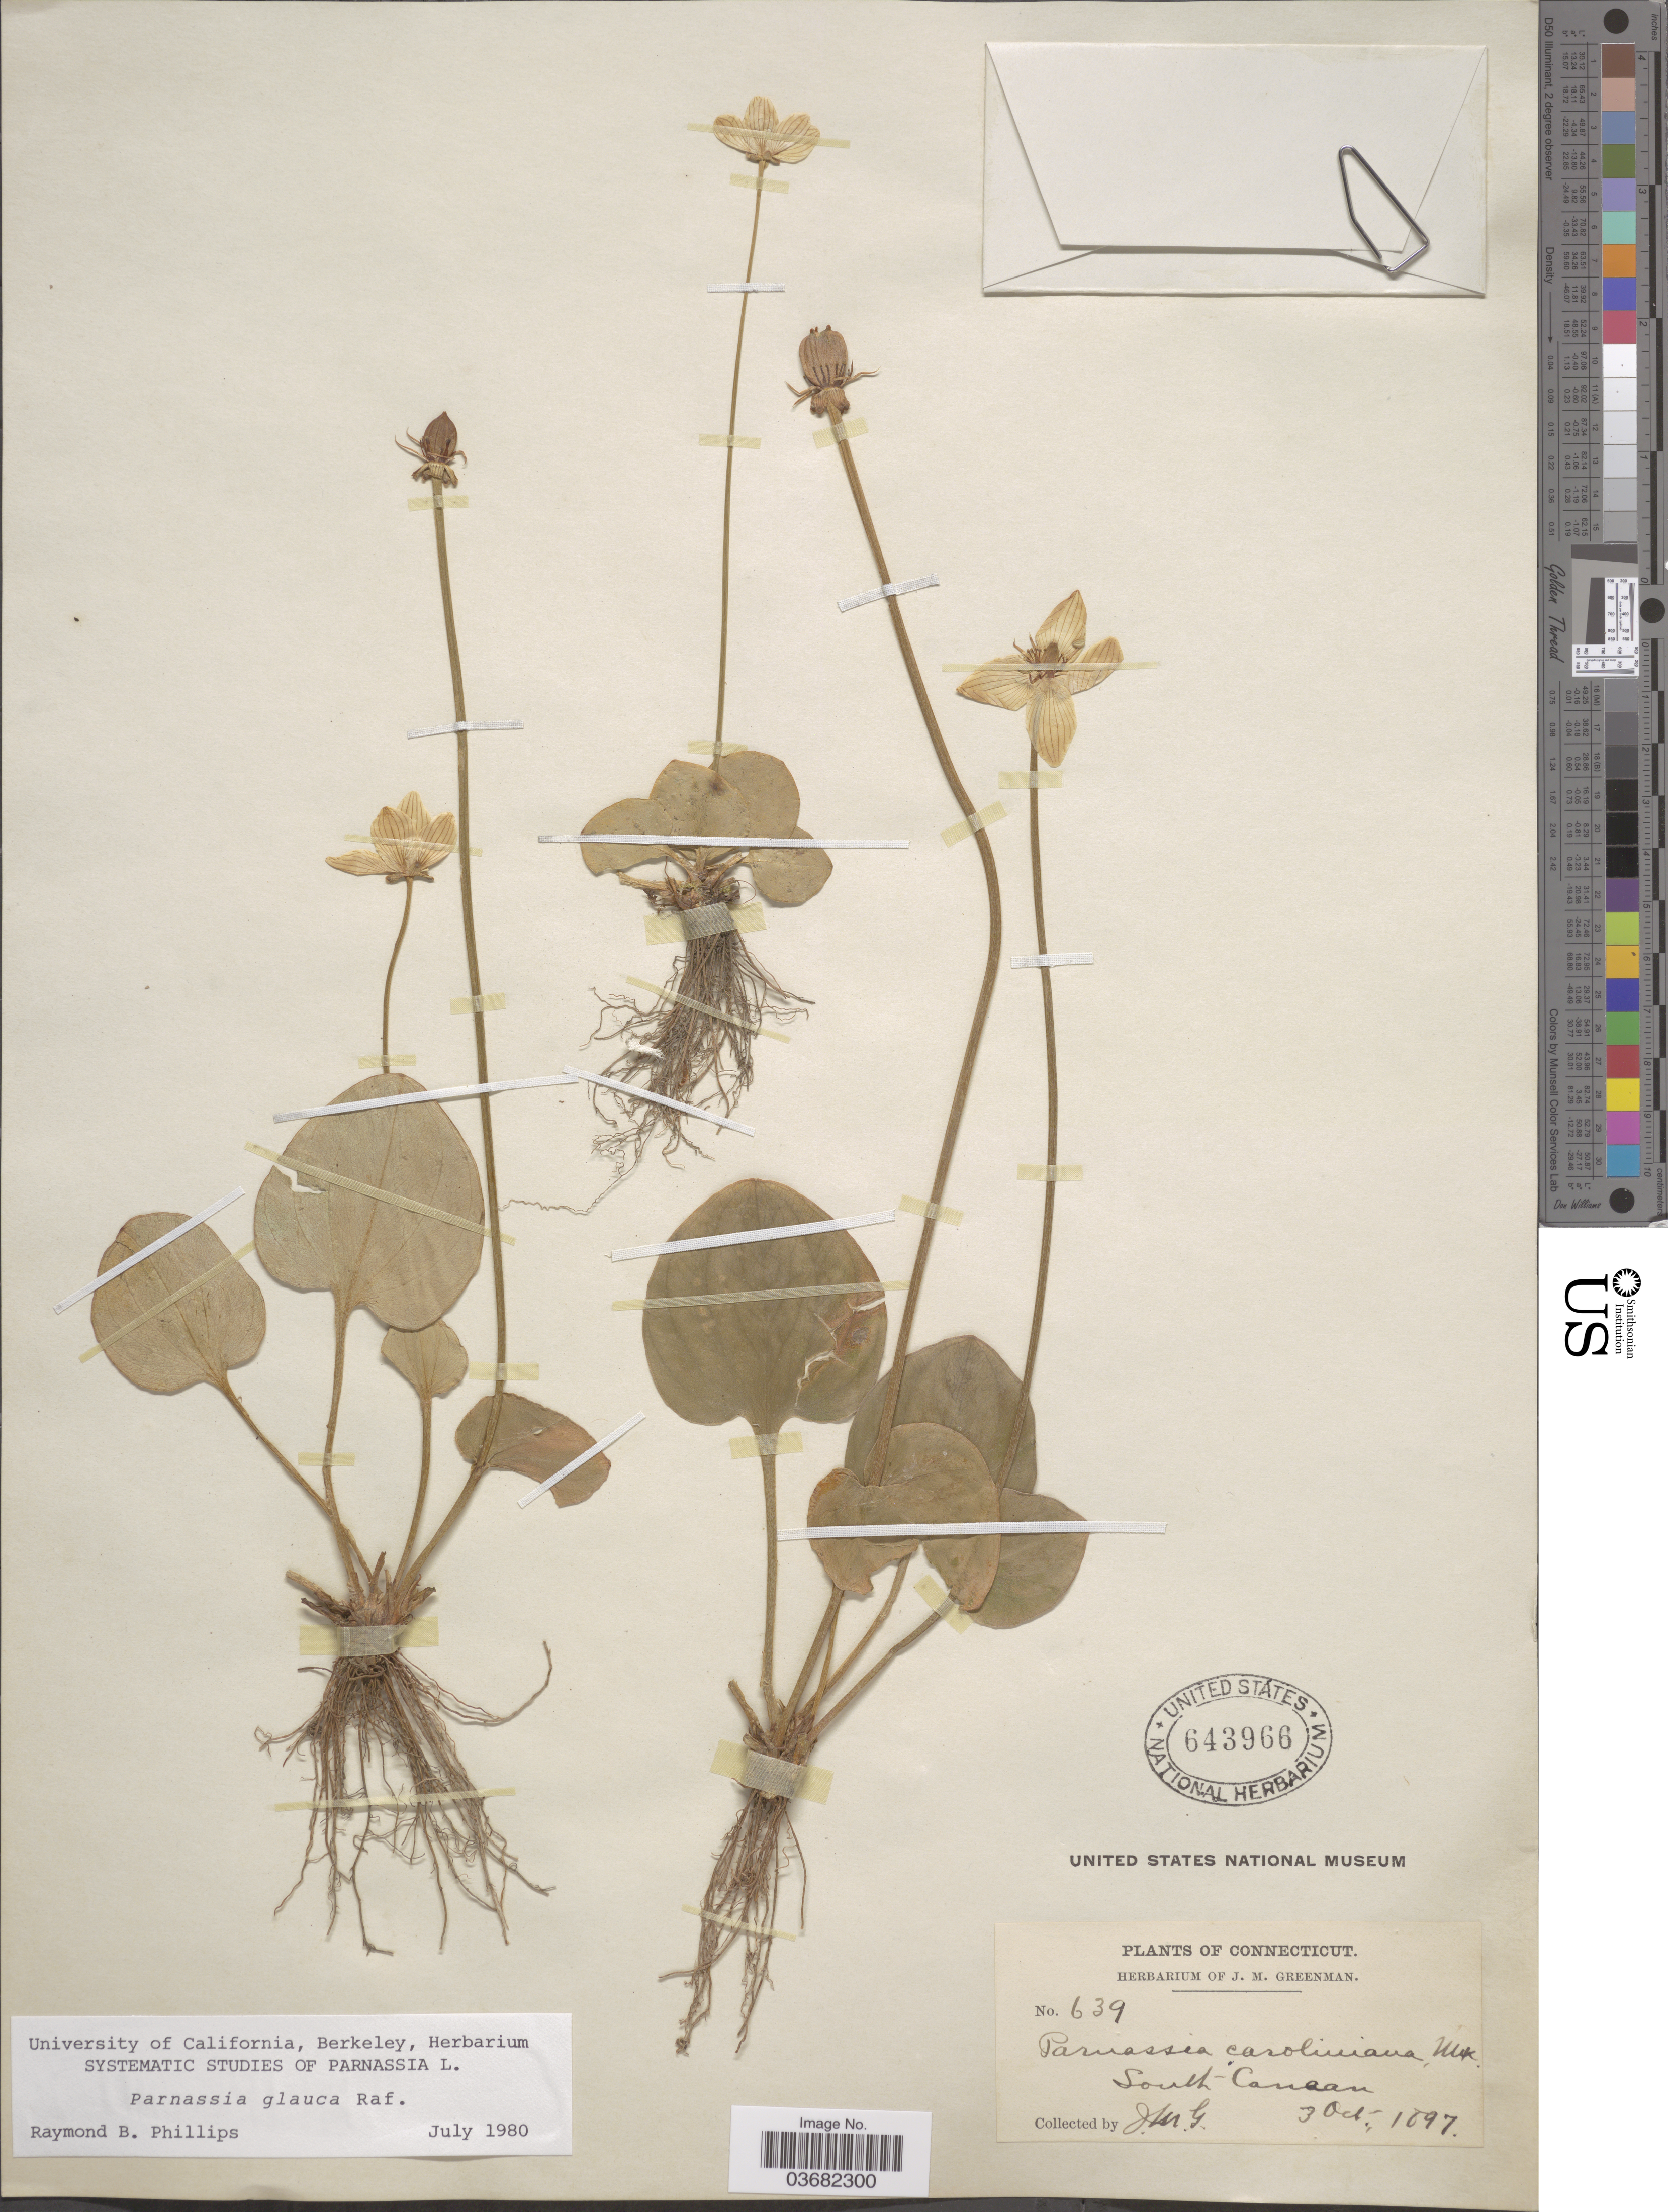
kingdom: Plantae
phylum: Tracheophyta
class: Magnoliopsida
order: Celastrales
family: Parnassiaceae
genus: Parnassia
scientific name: Parnassia glauca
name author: Raf.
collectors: J. M. Greenman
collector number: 639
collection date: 1897-10-03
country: United States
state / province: Connecticut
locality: South Canaan.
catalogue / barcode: US 643966